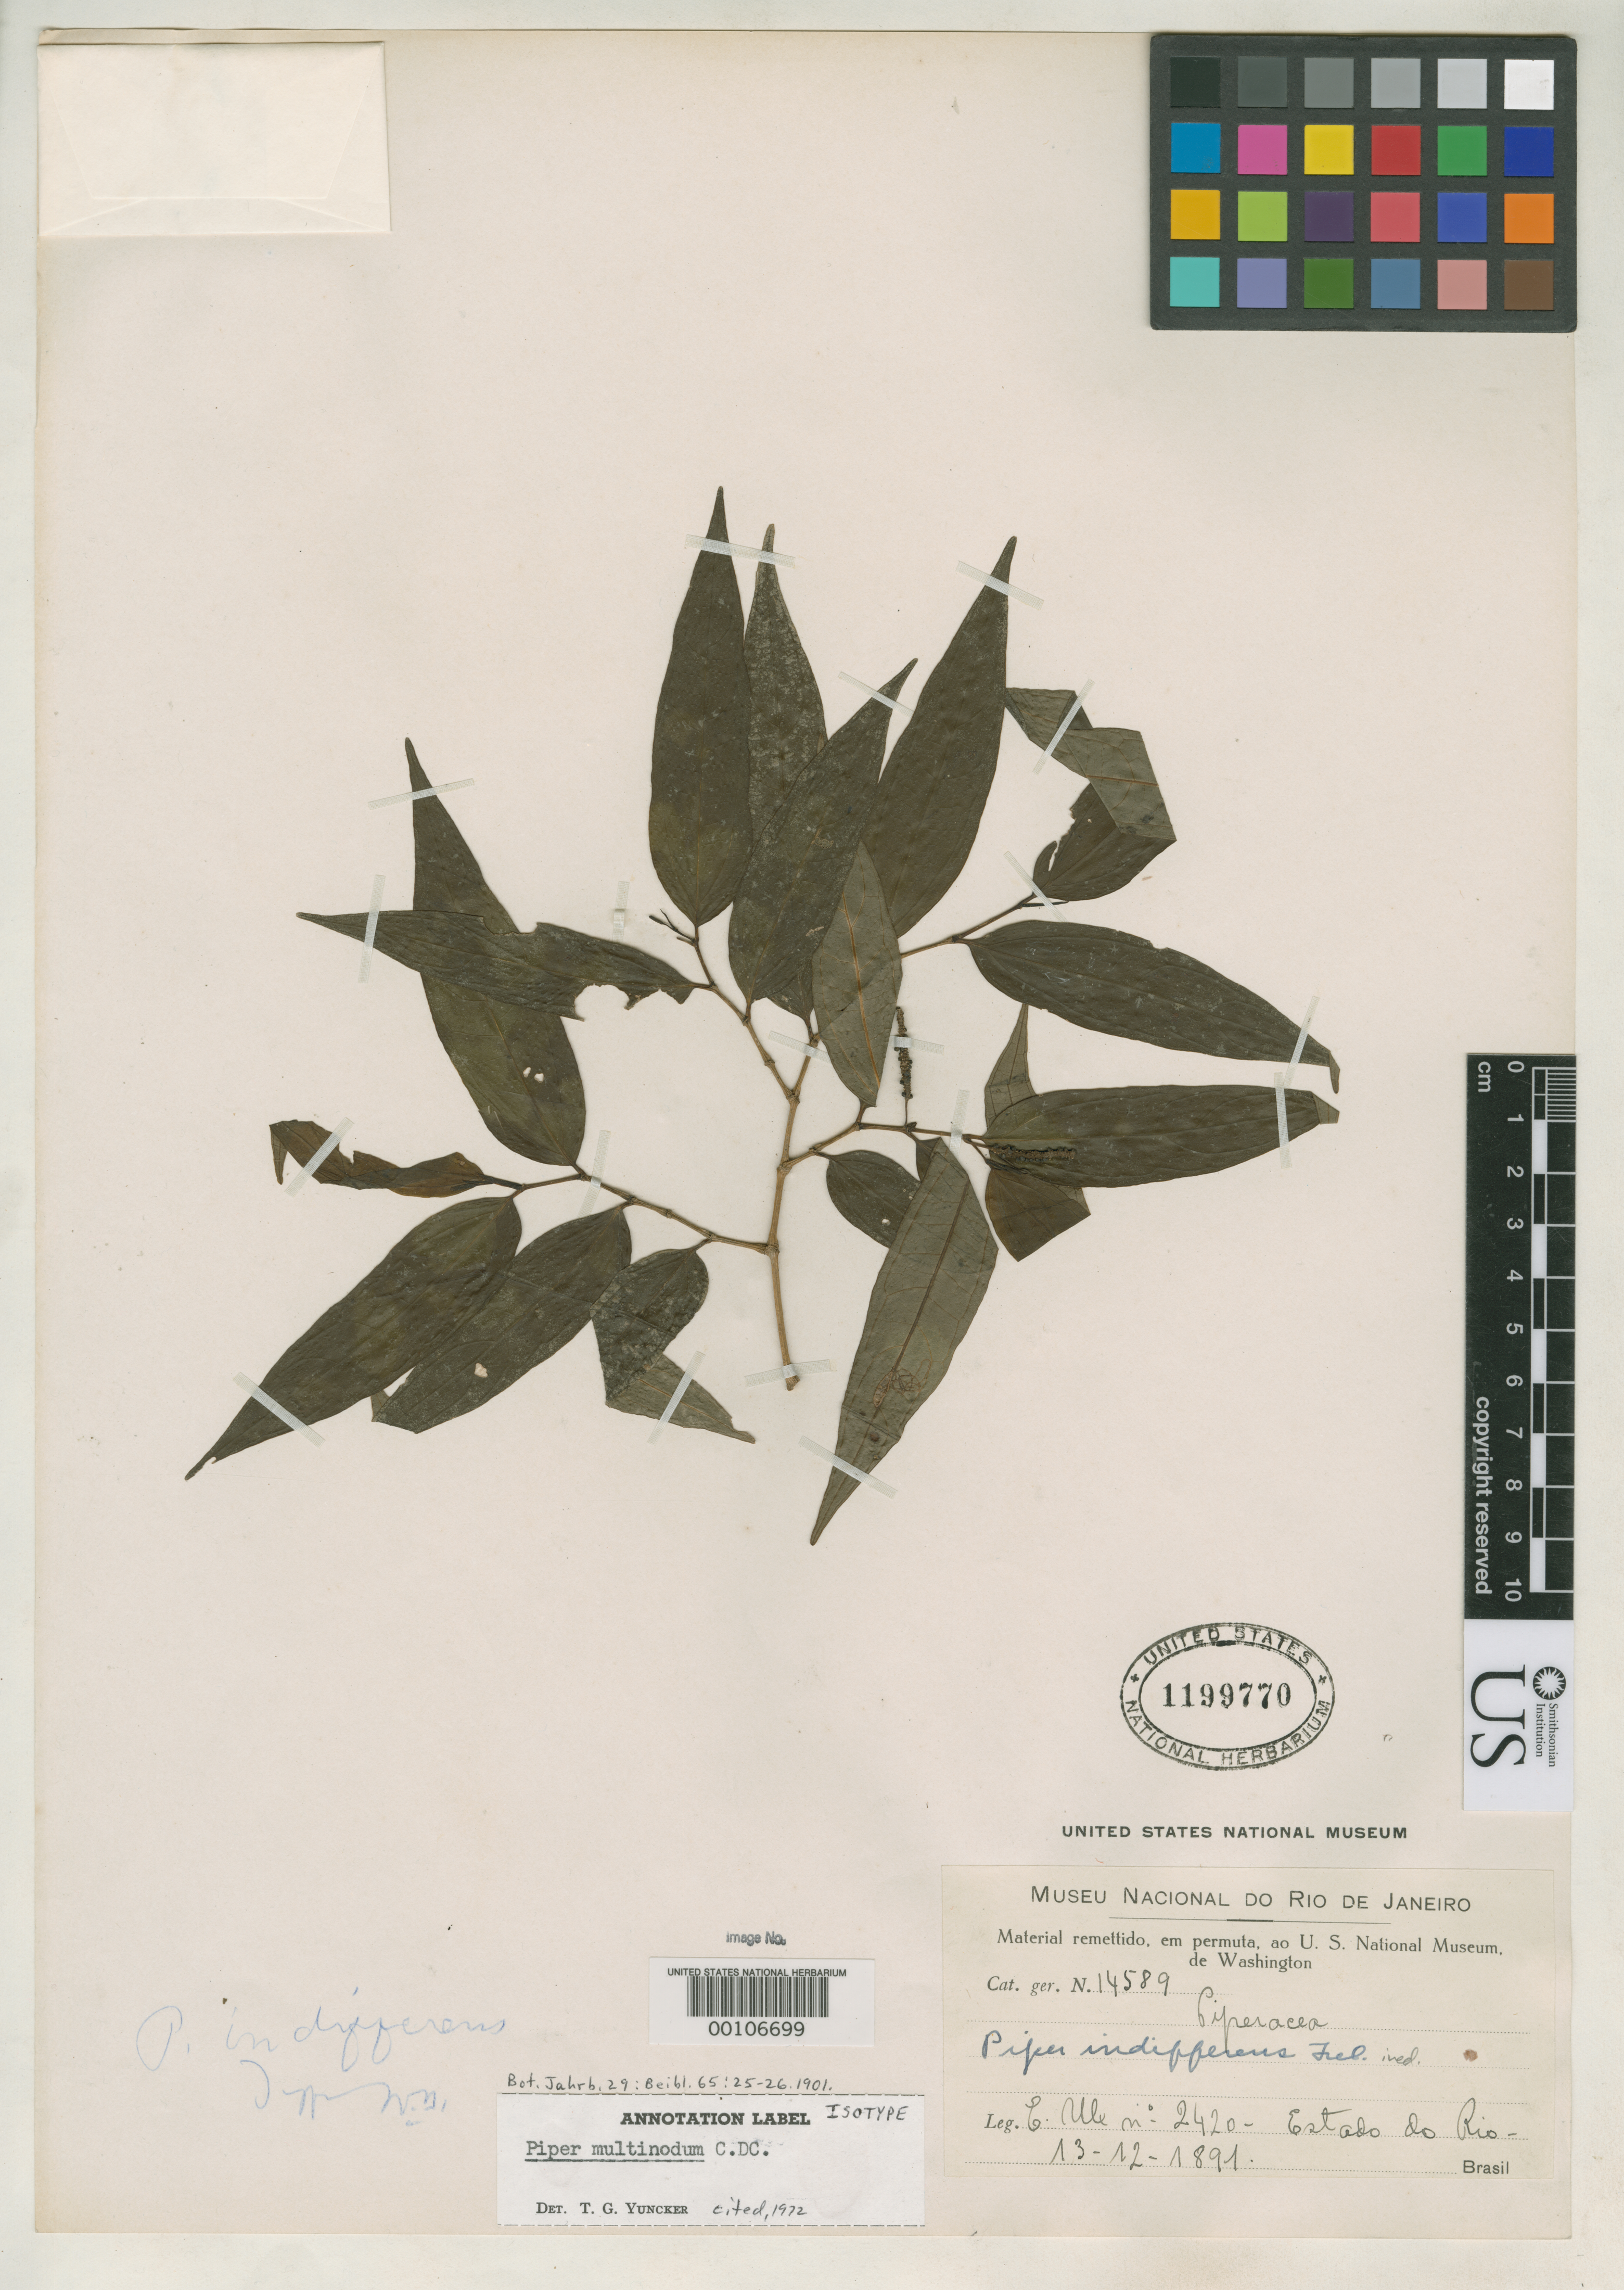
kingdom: Plantae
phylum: Tracheophyta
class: Magnoliopsida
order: Piperales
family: Piperaceae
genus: Piper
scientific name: Piper multinodum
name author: C. DC.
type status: Isotype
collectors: E. H. Ule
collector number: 2420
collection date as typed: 13 Dec 1891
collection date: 1891-12-13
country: Brazil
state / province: Rio de Janeiro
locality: Serra dos Orgaos.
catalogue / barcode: US 1199770